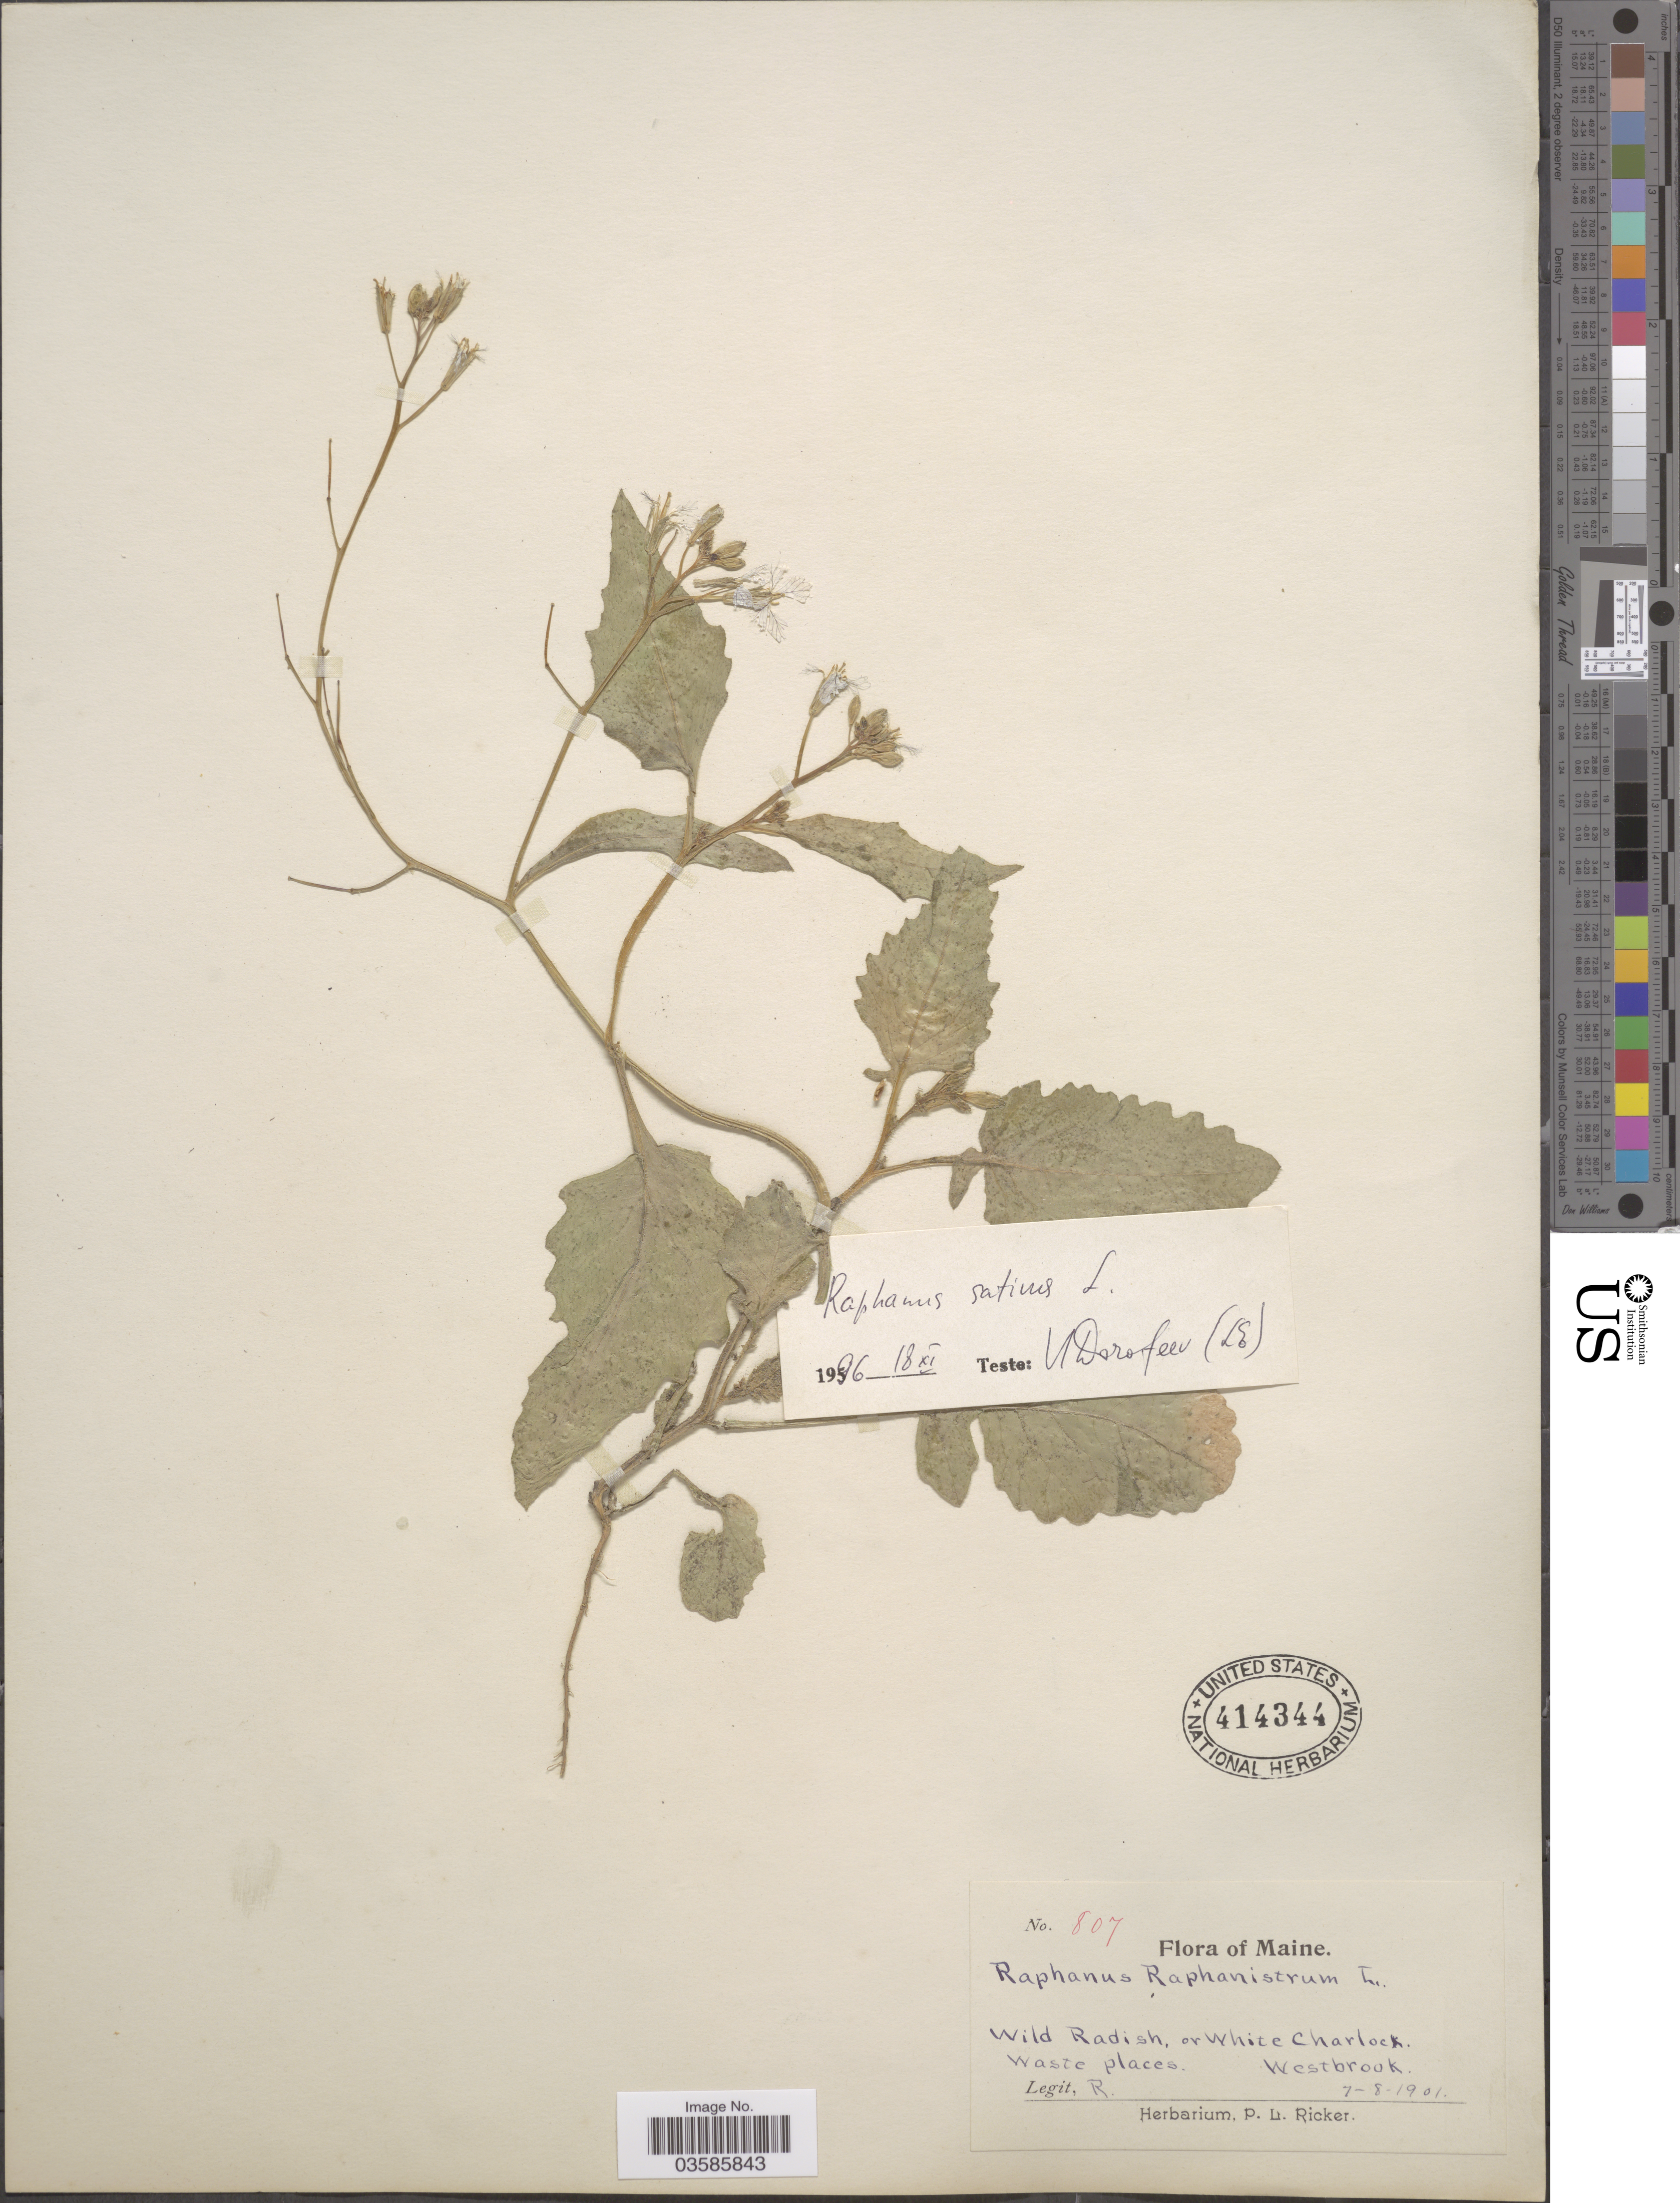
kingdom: Plantae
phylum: Tracheophyta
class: Magnoliopsida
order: Brassicales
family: Brassicaceae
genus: Raphanus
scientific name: Raphanus sativus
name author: L.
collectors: P. Ricker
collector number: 807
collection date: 1901-07-08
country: United States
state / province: Maine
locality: Waste places. Westbrook.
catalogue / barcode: US 414344